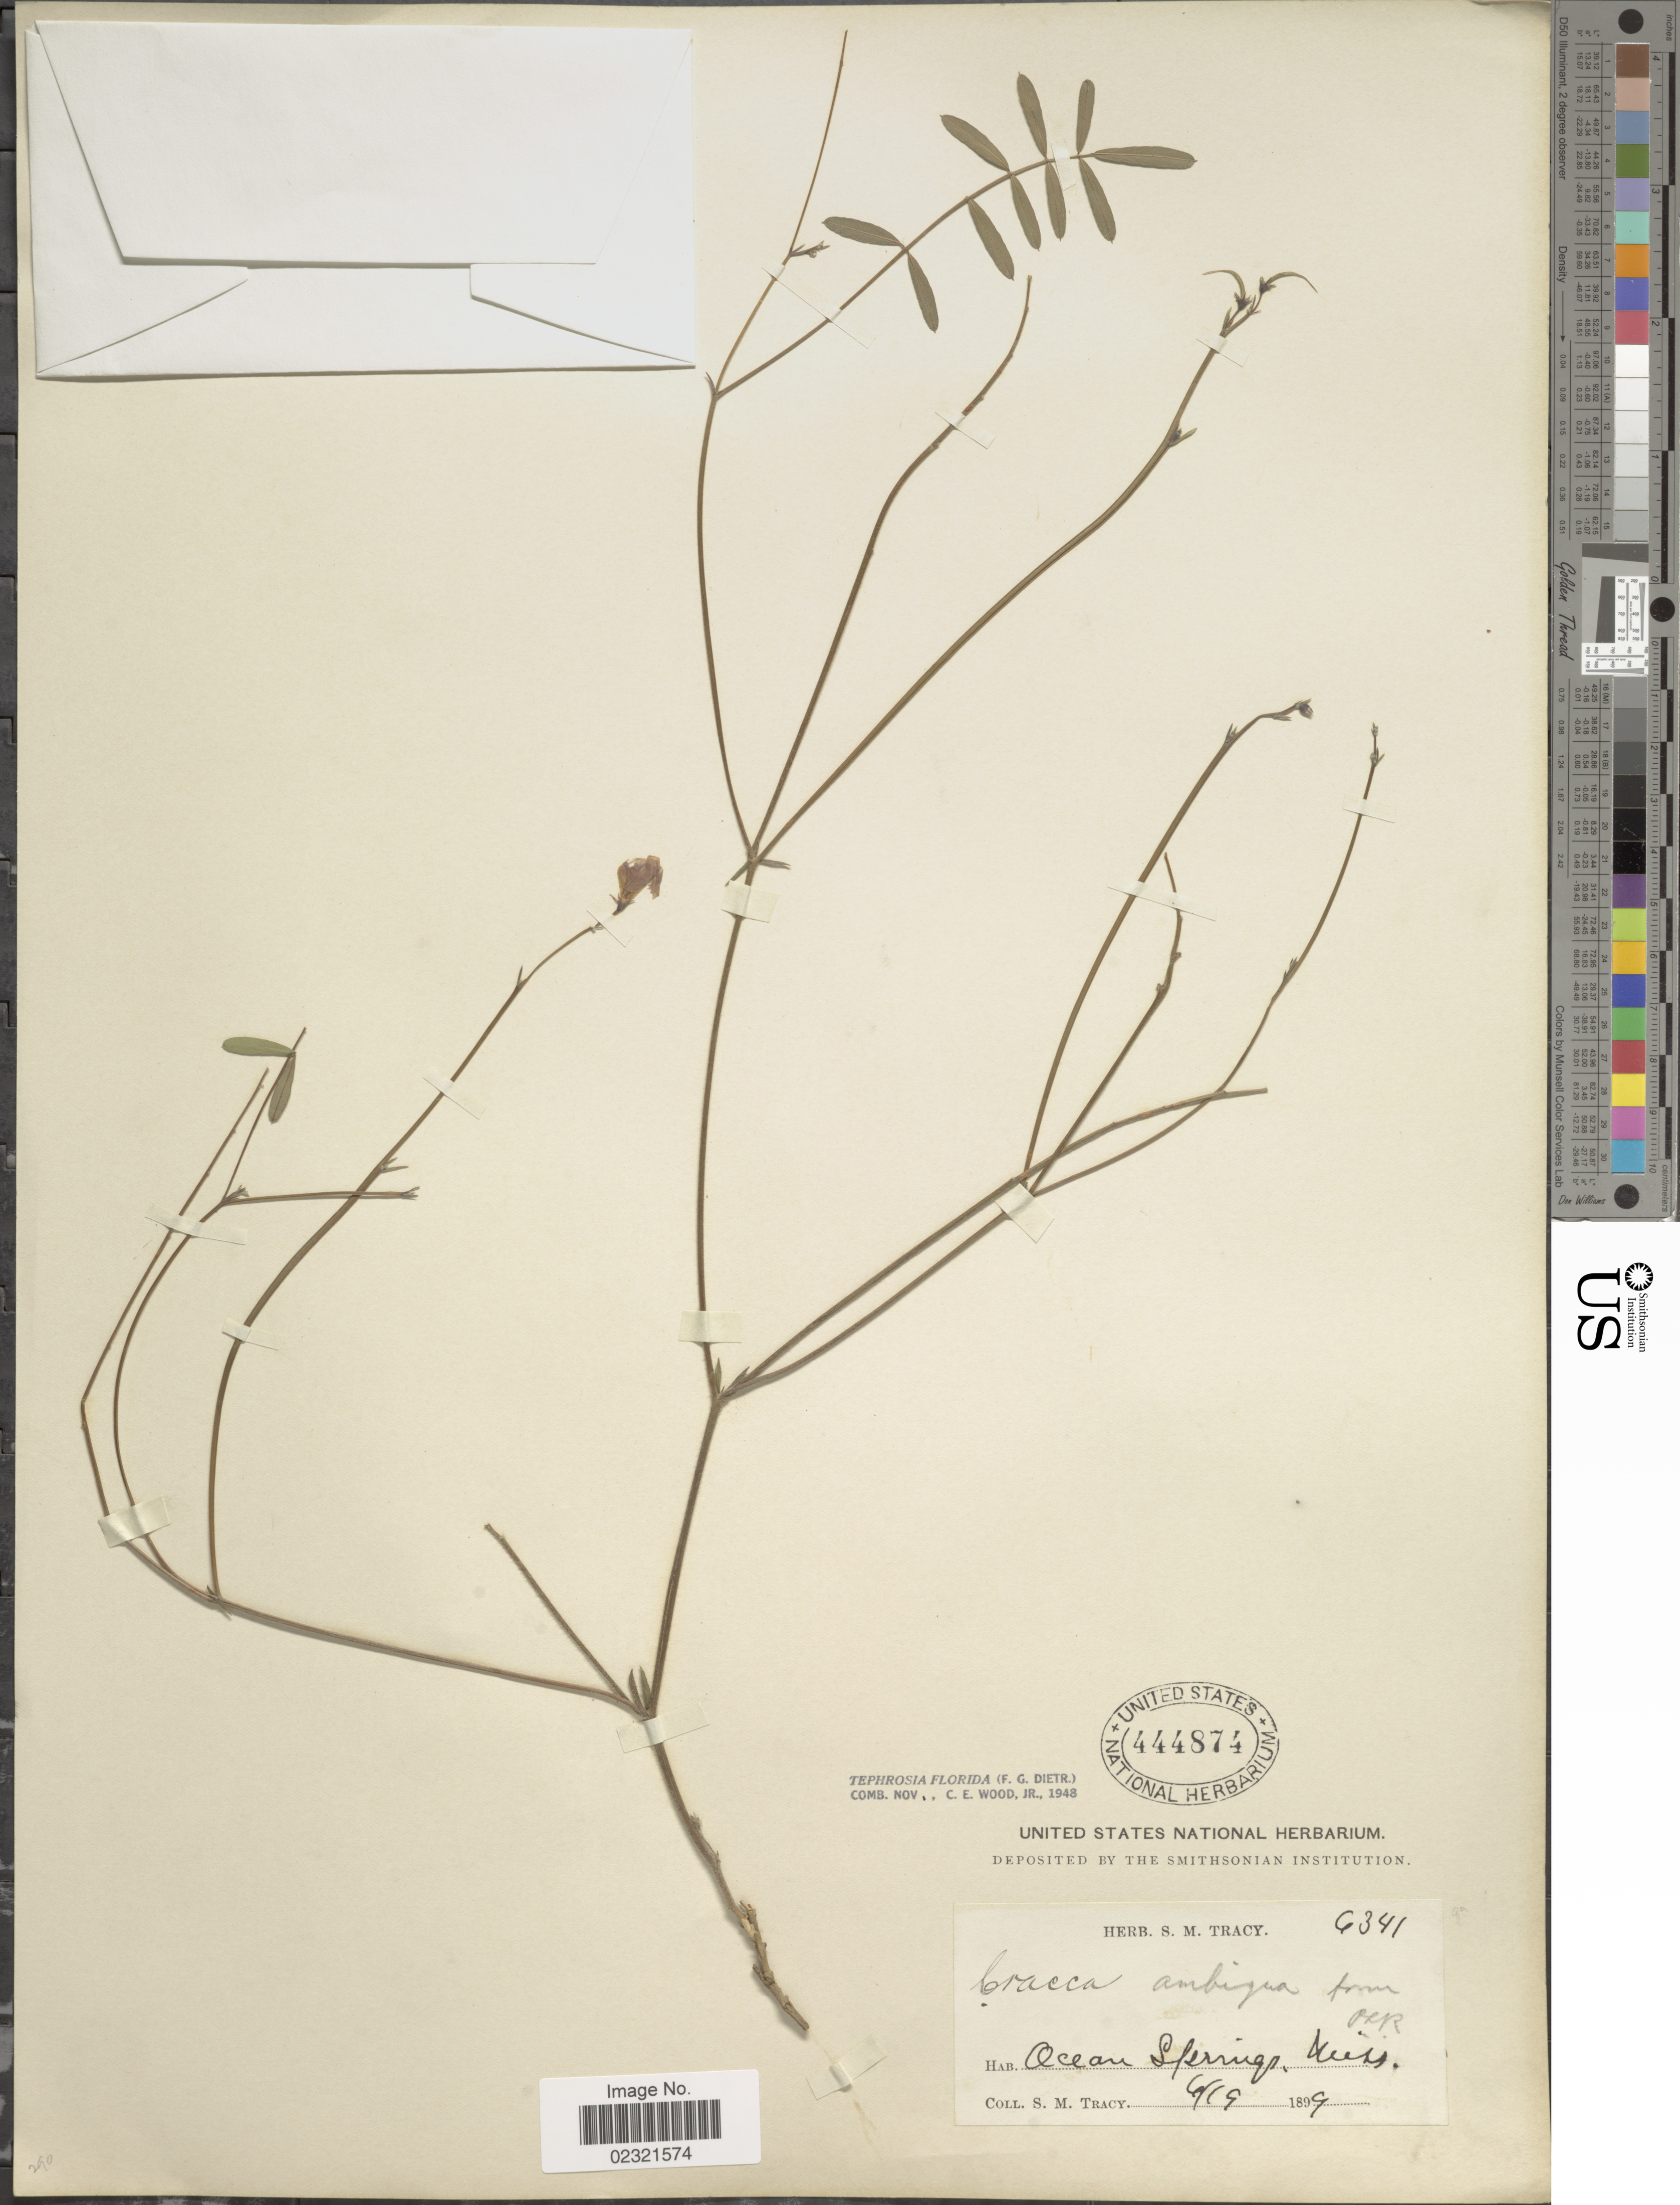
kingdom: Plantae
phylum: Tracheophyta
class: Magnoliopsida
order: Fabales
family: Fabaceae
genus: Tephrosia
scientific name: Tephrosia florida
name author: (Dietr.) C.E. Wood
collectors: S. M. Tracy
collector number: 6341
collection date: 1899-06-19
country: United States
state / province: Mississippi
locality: Ocean Springs. Miss.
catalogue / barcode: US 444874